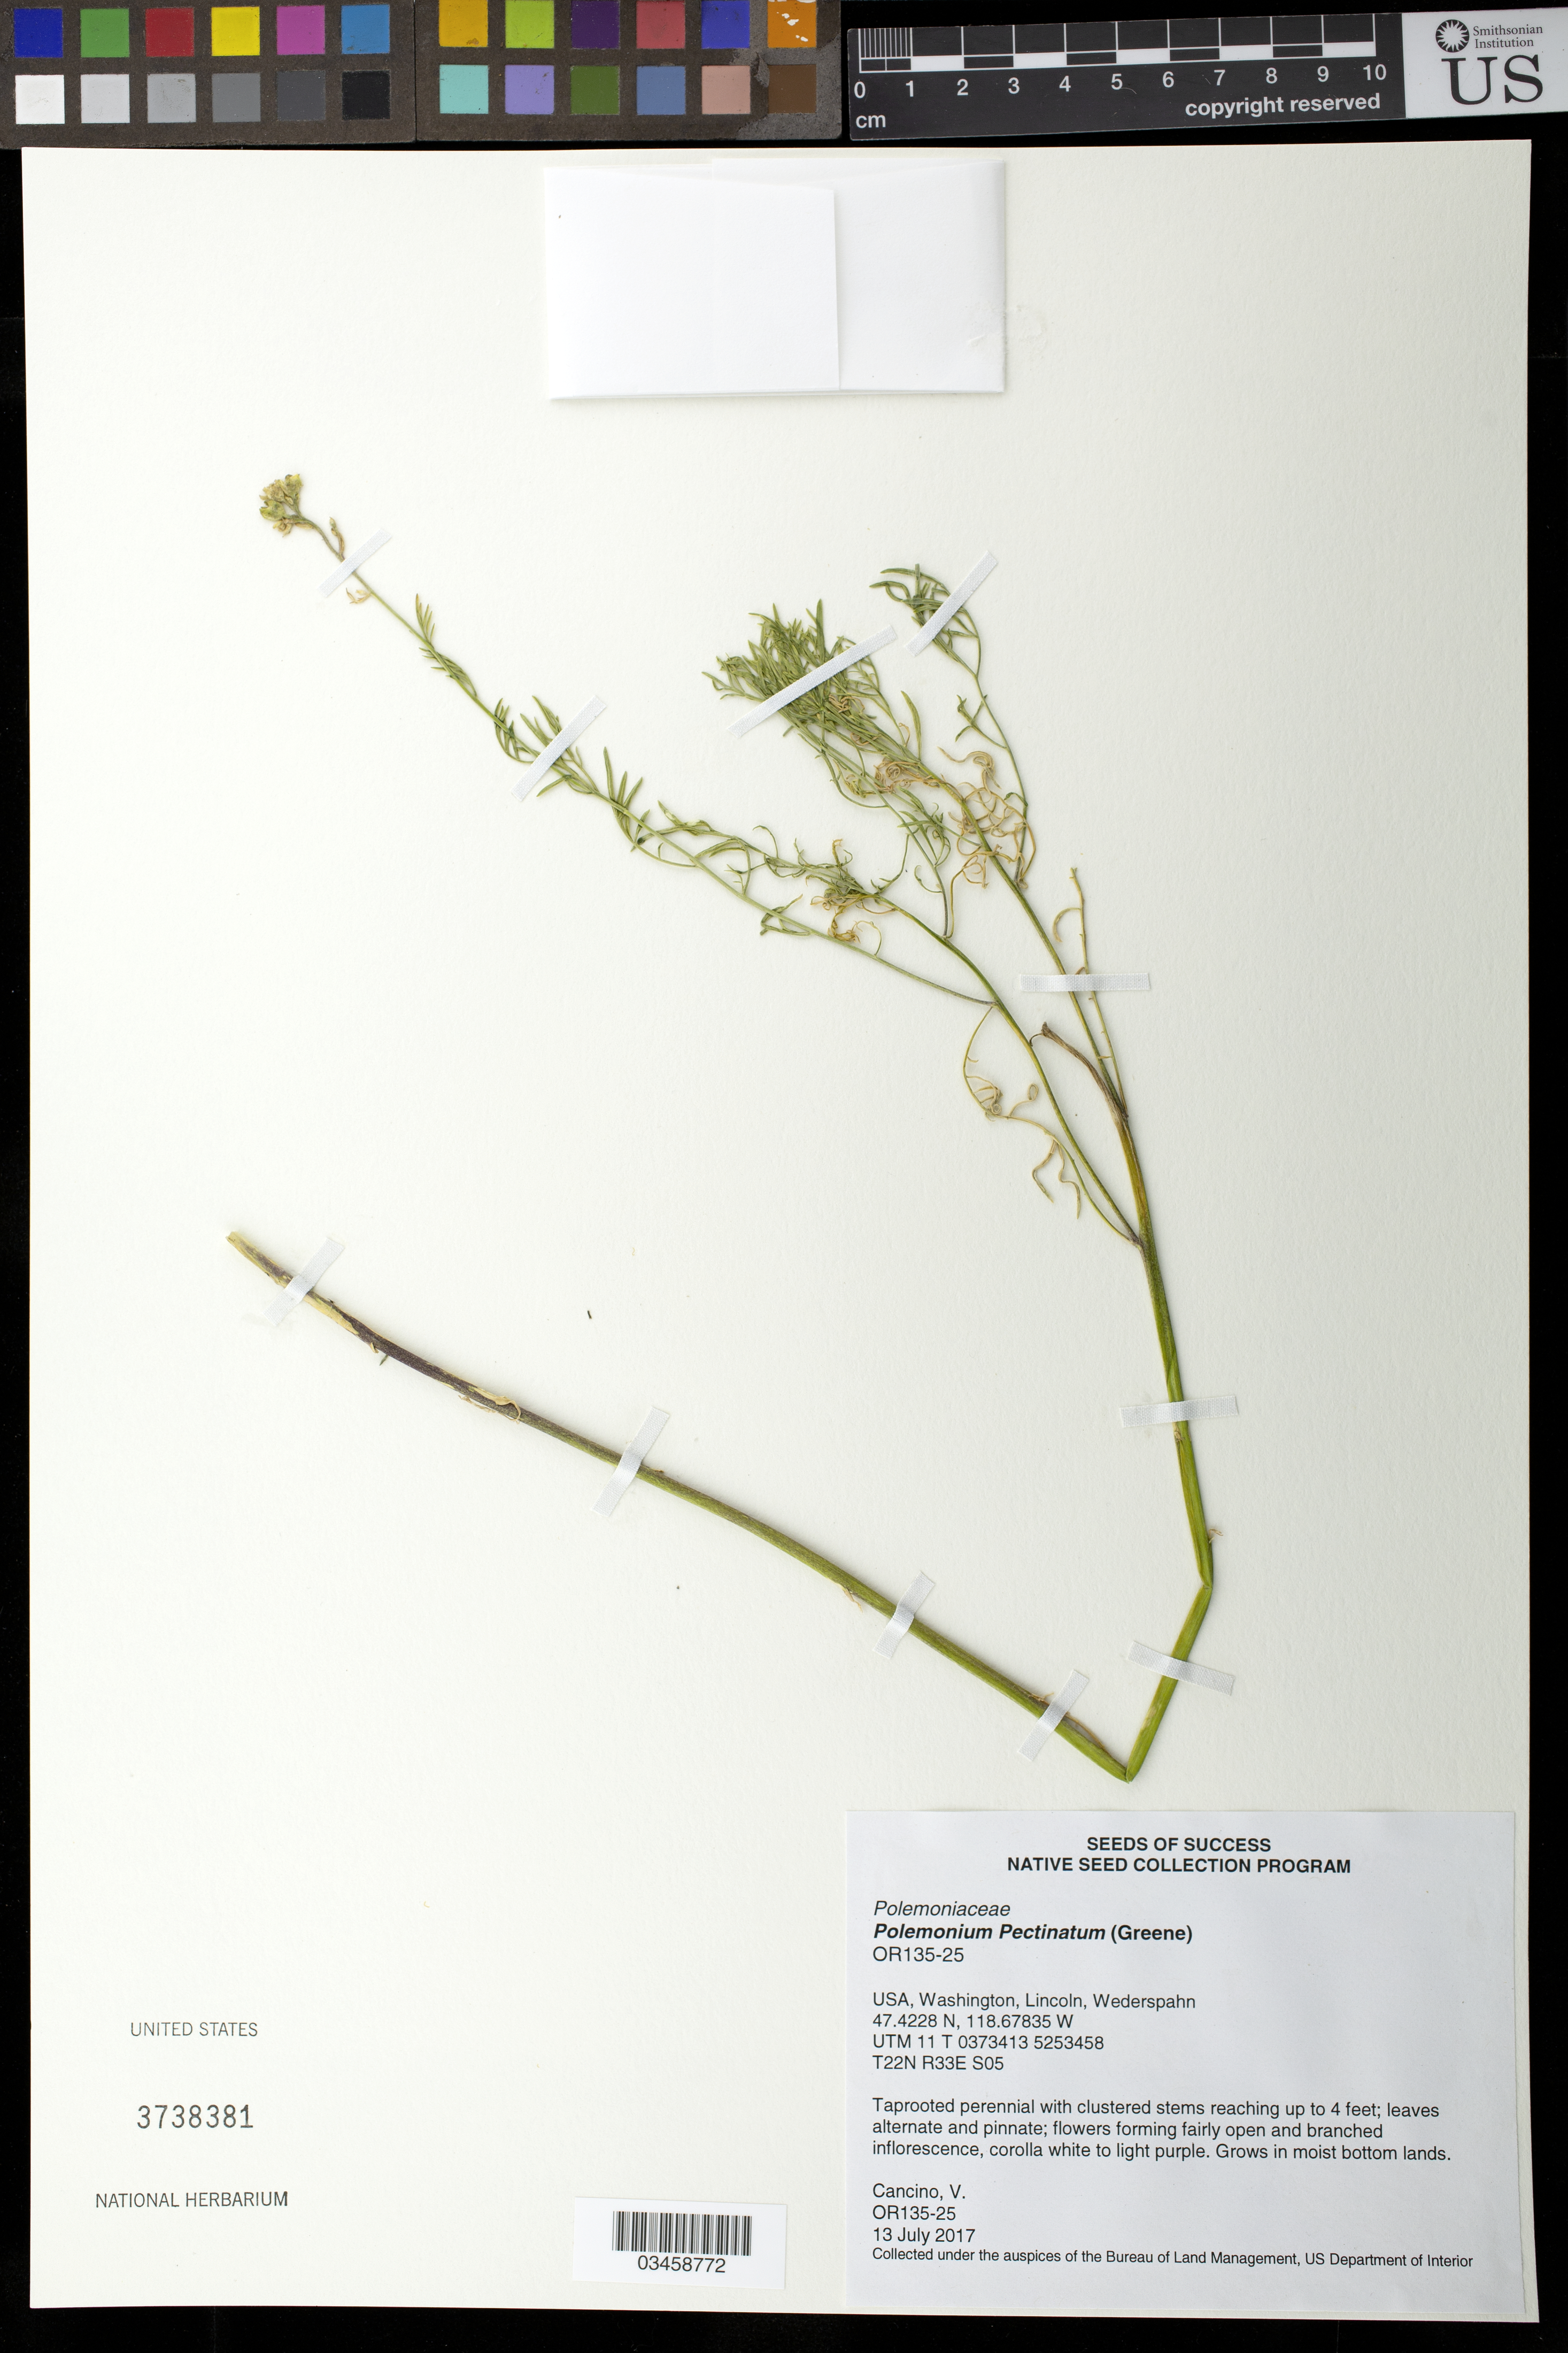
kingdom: Plantae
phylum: Tracheophyta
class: Magnoliopsida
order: Ericales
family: Polemoniaceae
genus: Polemonium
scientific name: Polemonium pectinatum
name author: Greene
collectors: V. Cancino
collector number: OR135-25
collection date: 2017-07-13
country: United States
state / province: Washington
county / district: Lincoln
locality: Wedersphan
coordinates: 47.4228 N, 118.67835 W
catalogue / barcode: US 3738381